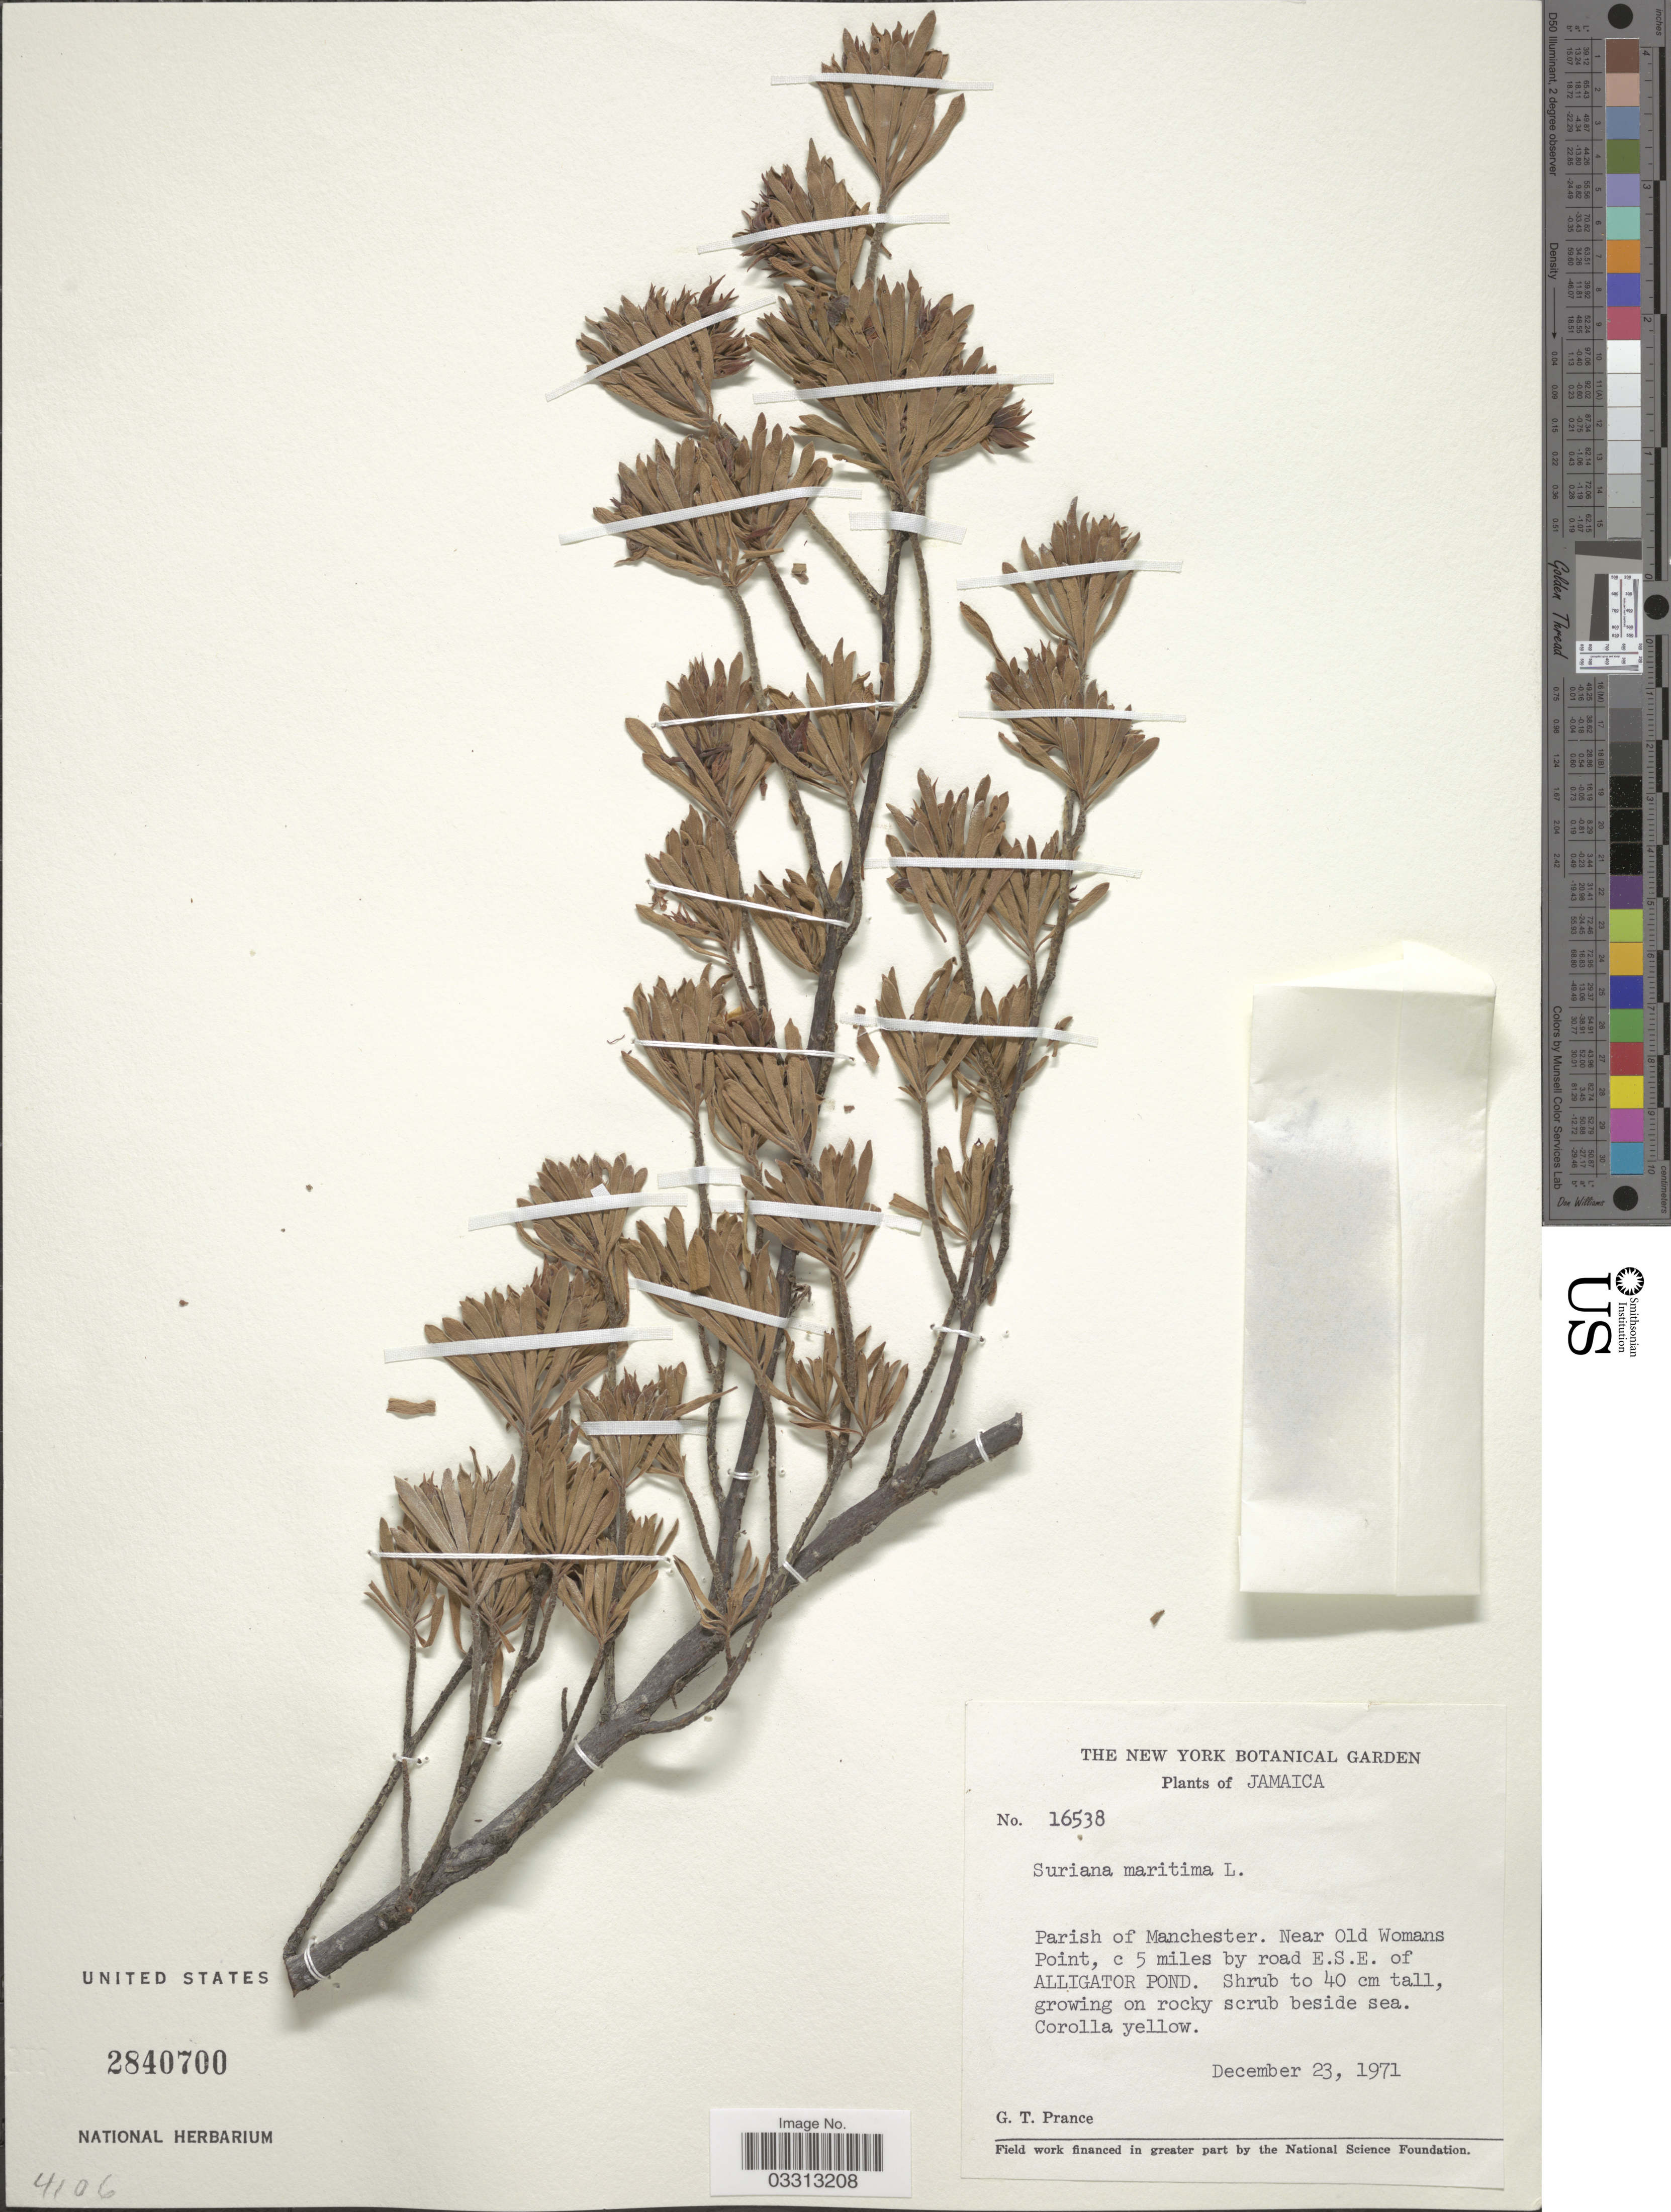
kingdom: Plantae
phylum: Tracheophyta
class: Magnoliopsida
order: Fabales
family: Surianaceae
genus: Suriana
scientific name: Suriana maritima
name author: L.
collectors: G. T. Prance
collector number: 16538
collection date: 1971-10-23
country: Jamaica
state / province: Manchester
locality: Psrish of Manchester. Near Old Womans Point, c 5 miles by road E.S.E. of Alligator Pond.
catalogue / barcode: US 2840700